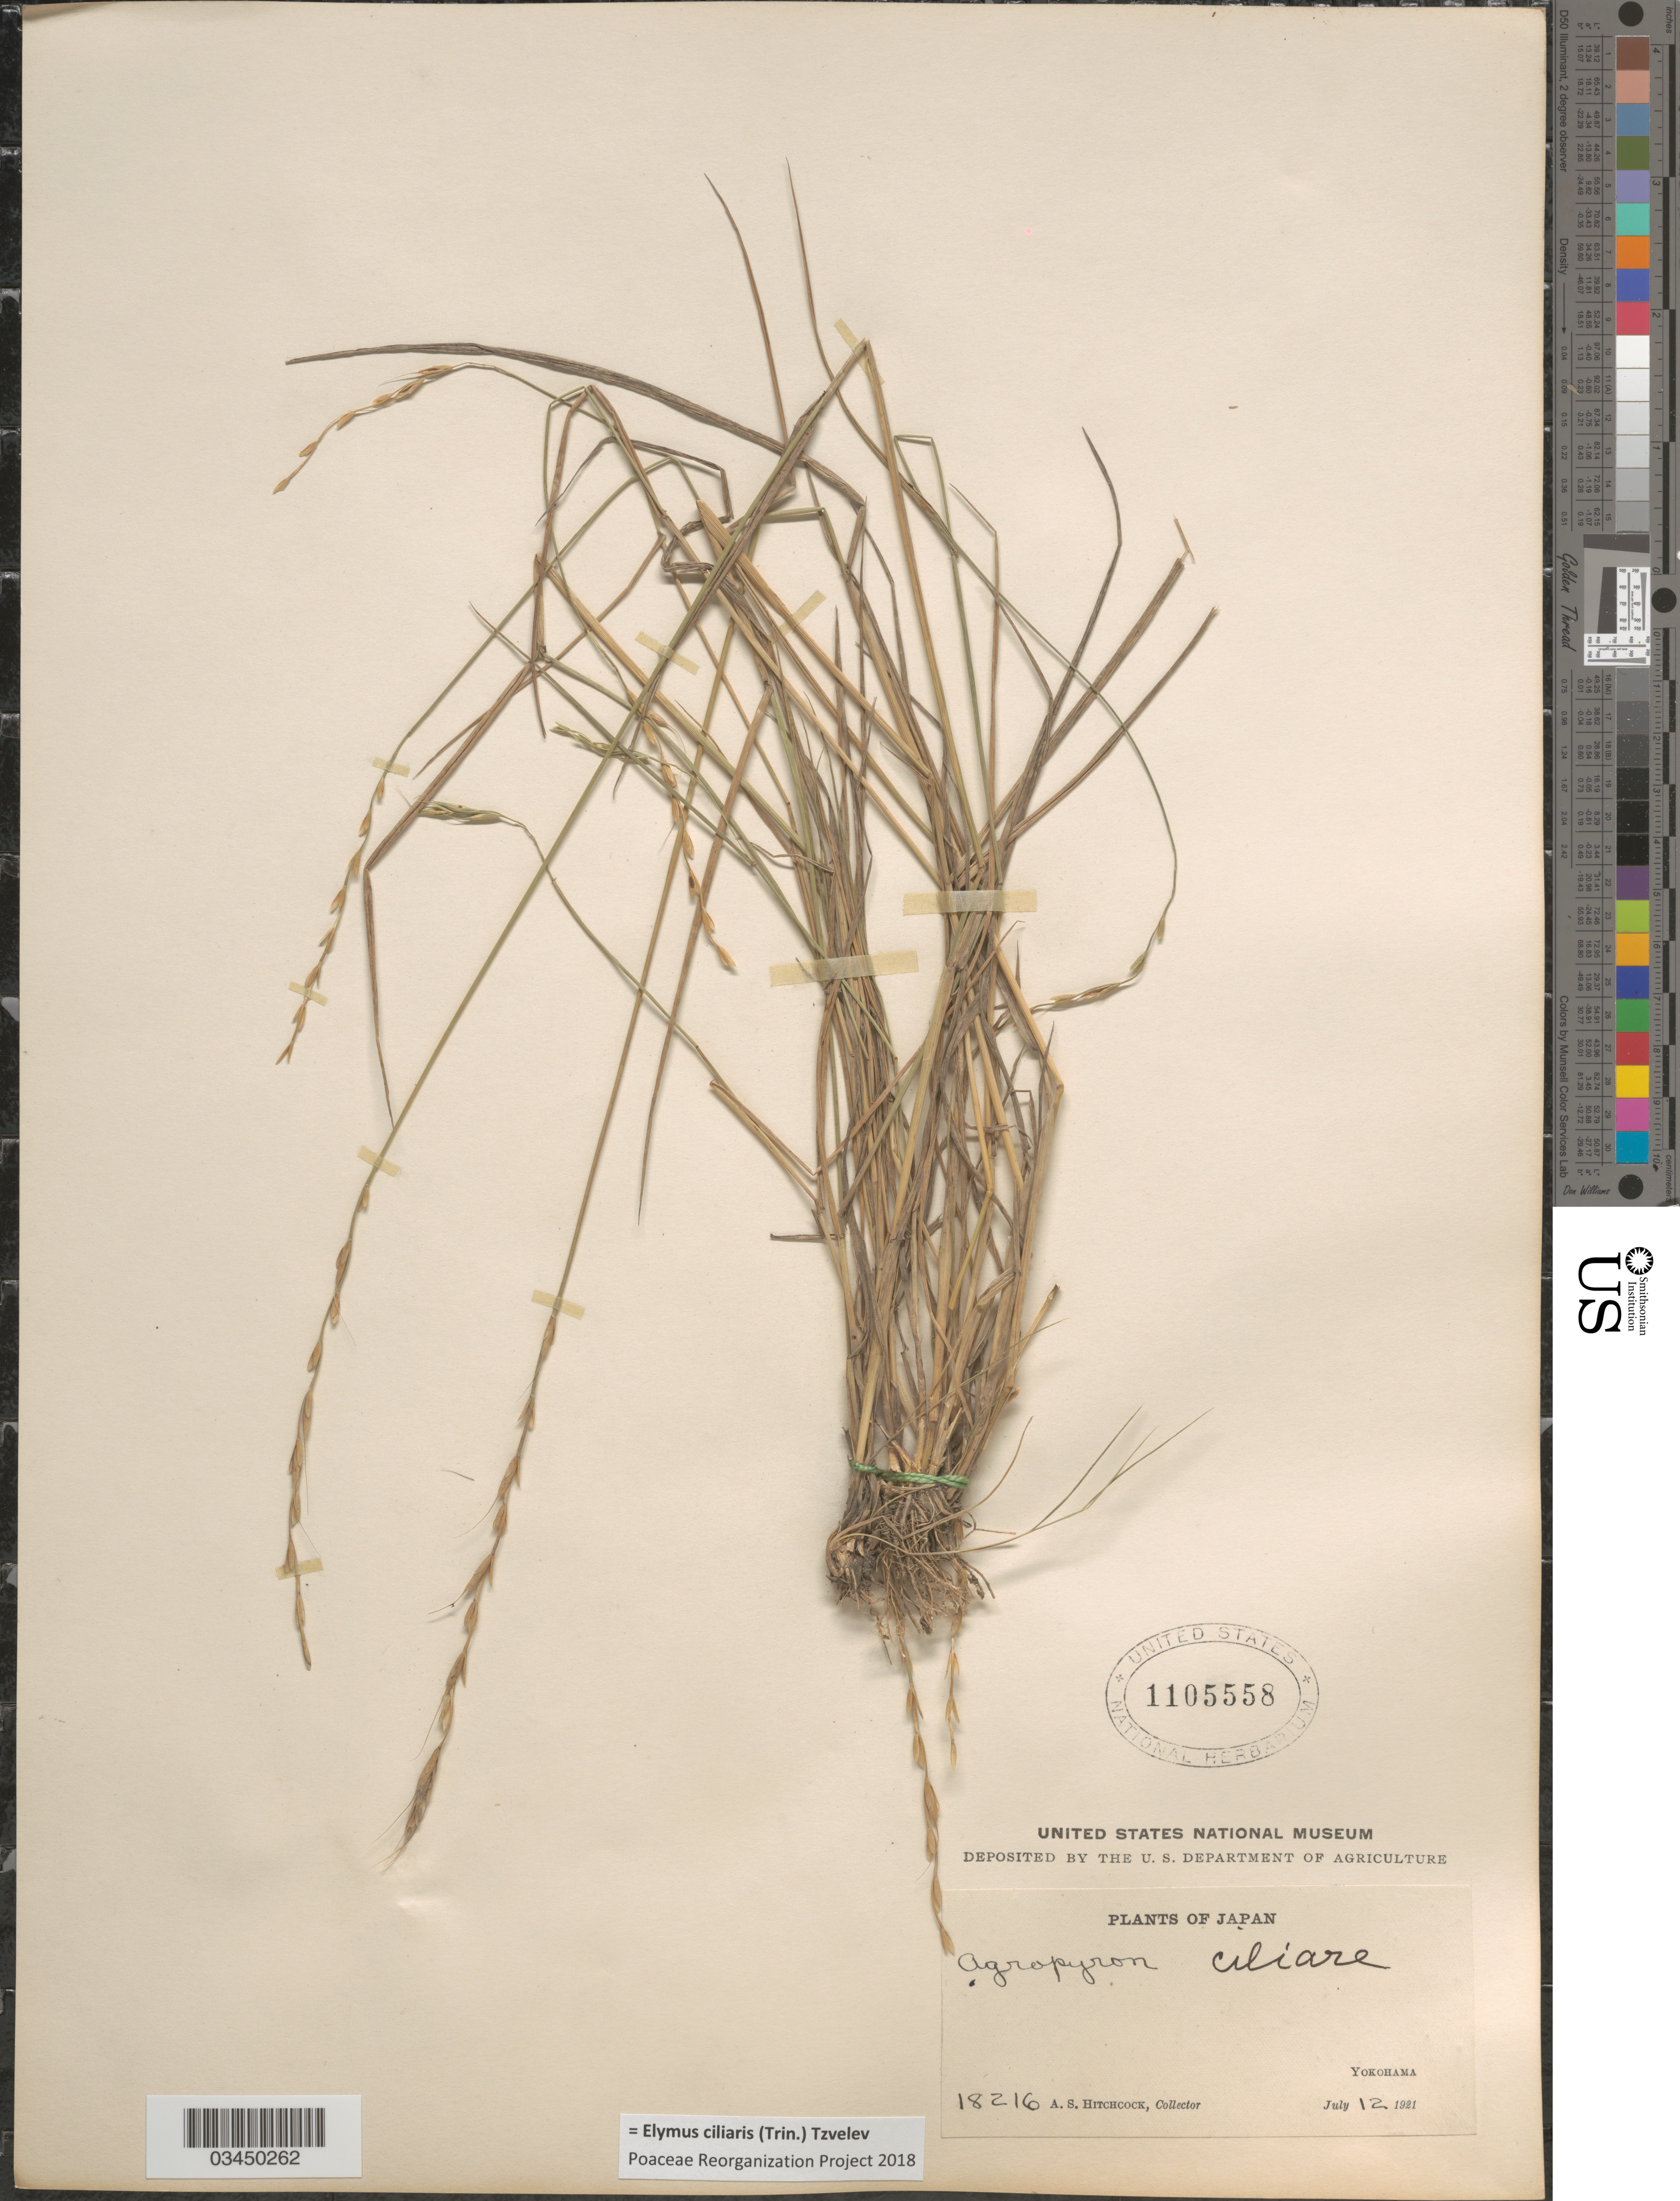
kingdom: Plantae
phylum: Tracheophyta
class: Liliopsida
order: Poales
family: Poaceae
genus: Elymus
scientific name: Elymus ciliaris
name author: (Trin.) Tzvelev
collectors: A. S. Hitchcock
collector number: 18216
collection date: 1921-07-12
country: Japan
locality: Yokohama.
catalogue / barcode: US 1105558